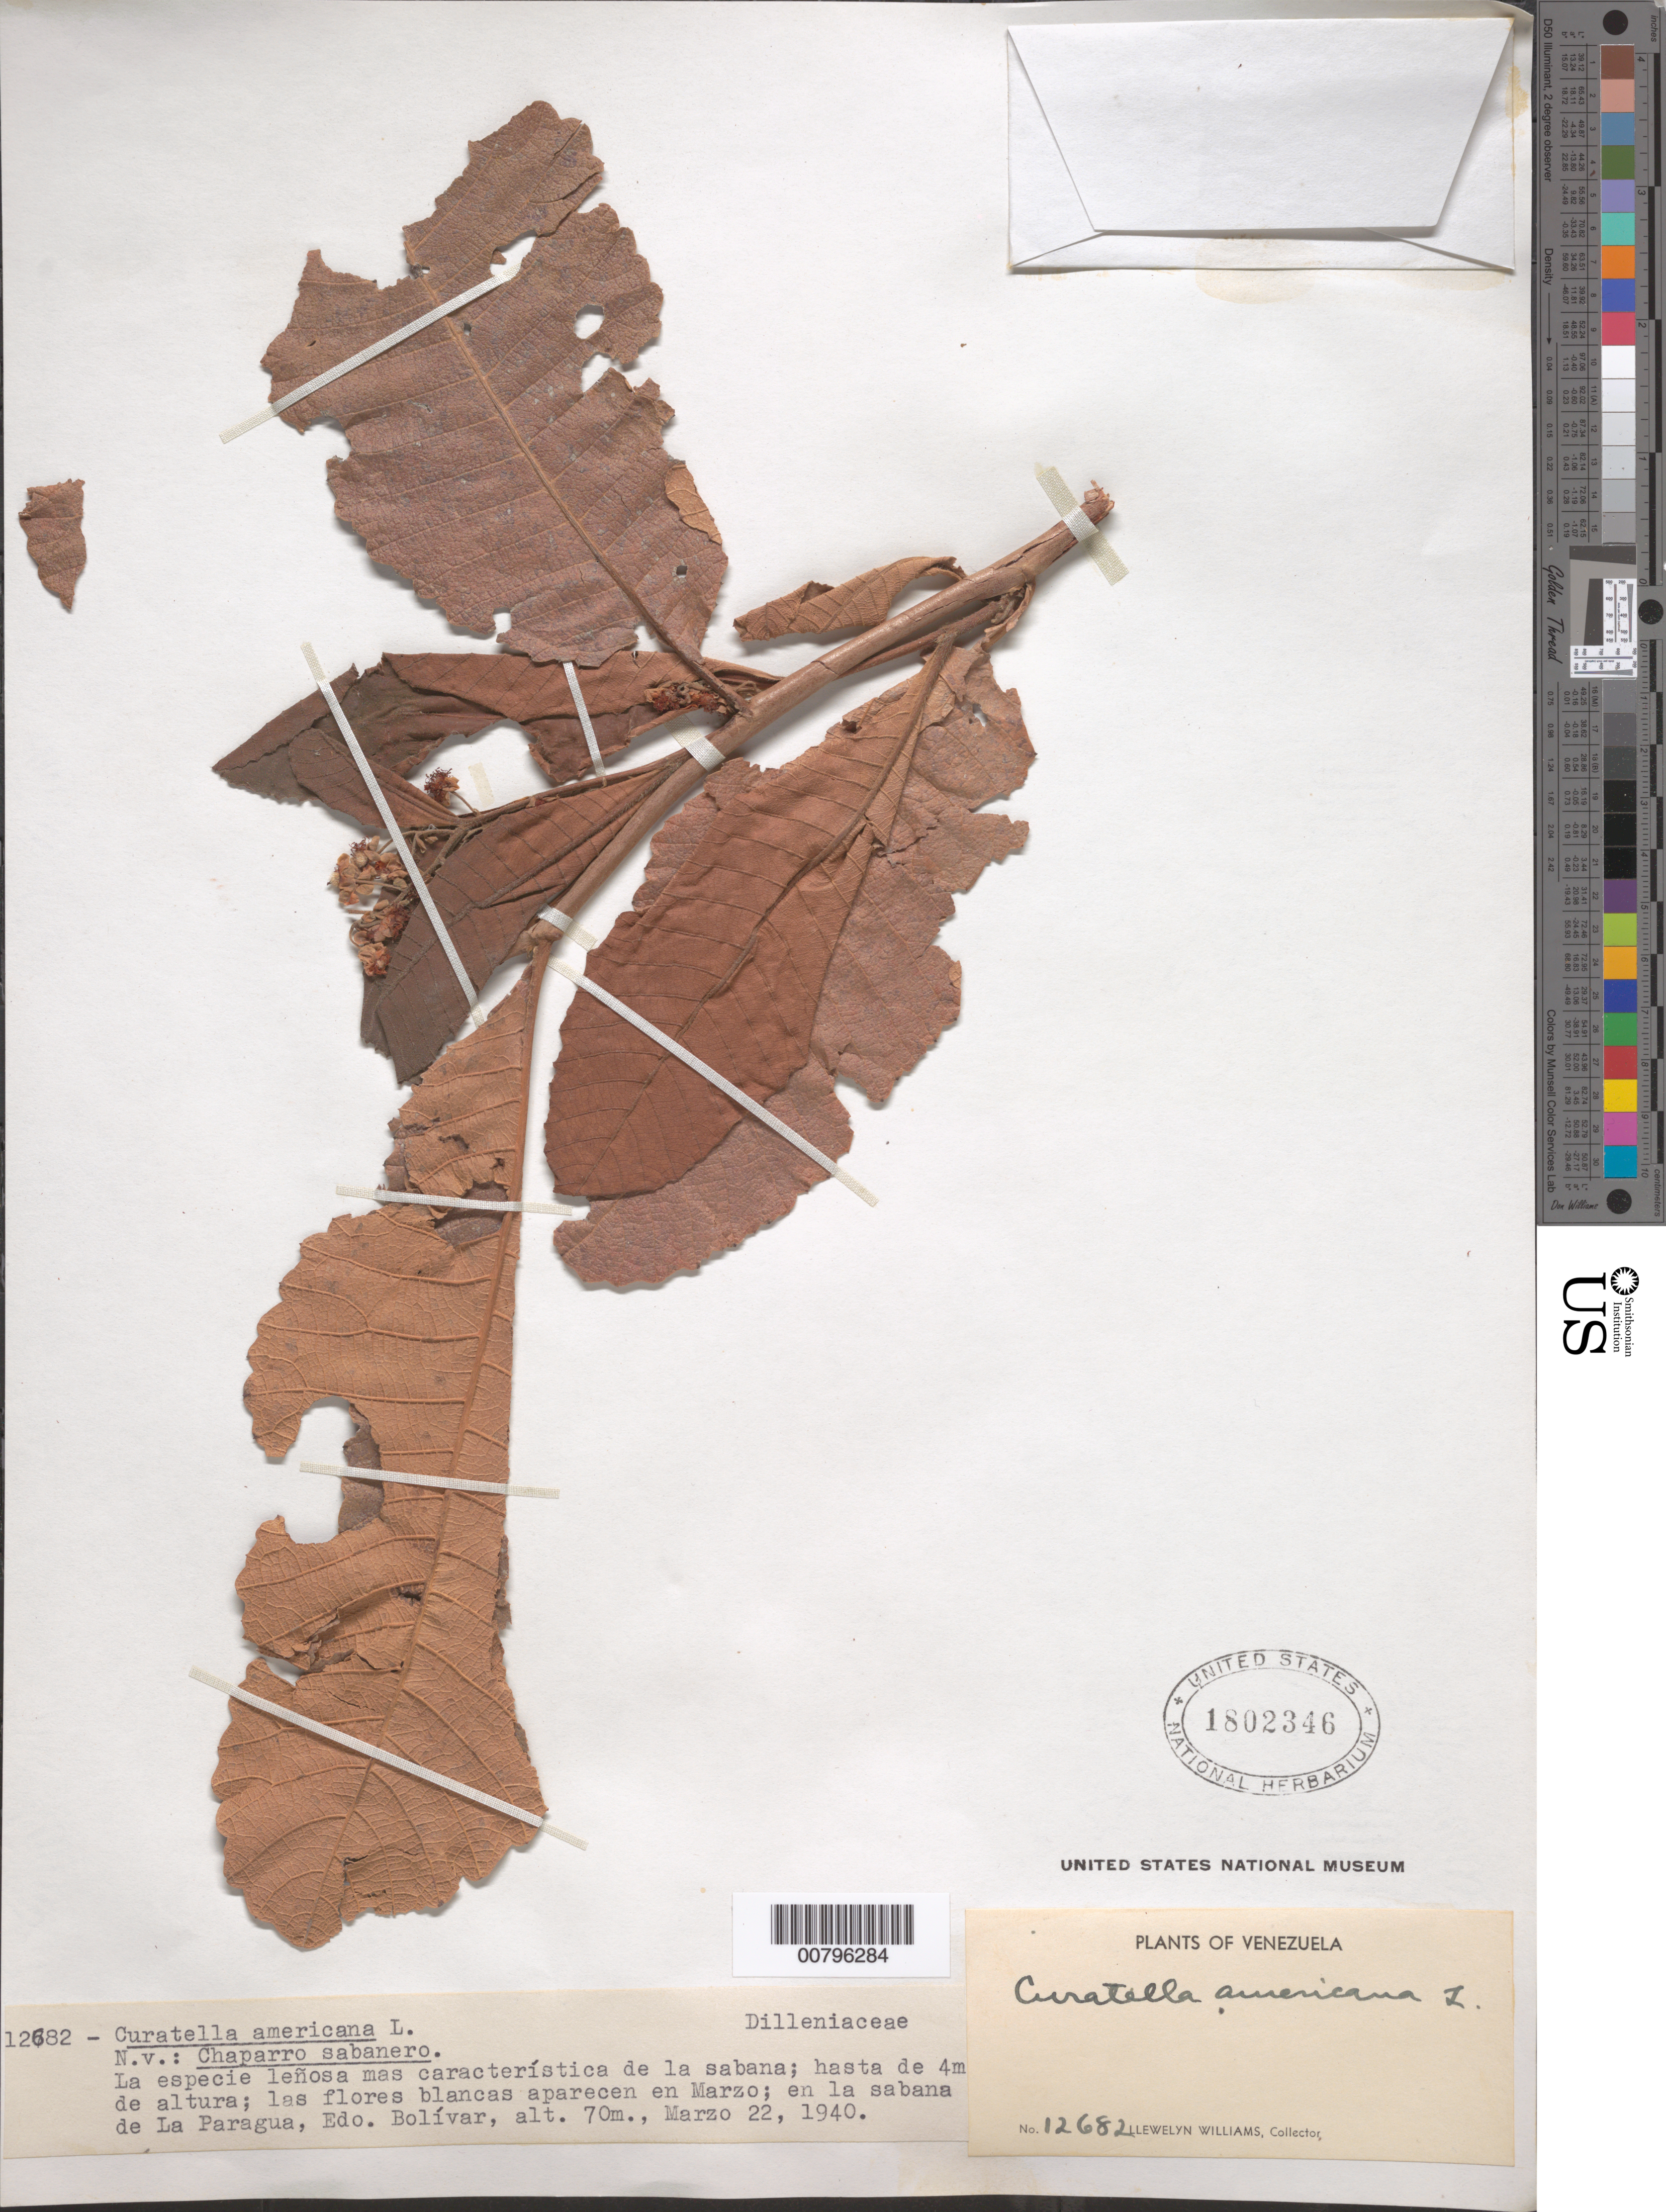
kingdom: Plantae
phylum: Tracheophyta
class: Magnoliopsida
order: Dilleniales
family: Dilleniaceae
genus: Curatella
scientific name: Curatella americana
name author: L.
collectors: Ll. Williams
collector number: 12682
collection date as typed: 22-Mar-40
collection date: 1940-03-22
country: Venezuela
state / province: Bolívar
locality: La Paragua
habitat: Sabana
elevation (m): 70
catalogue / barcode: US 1802346